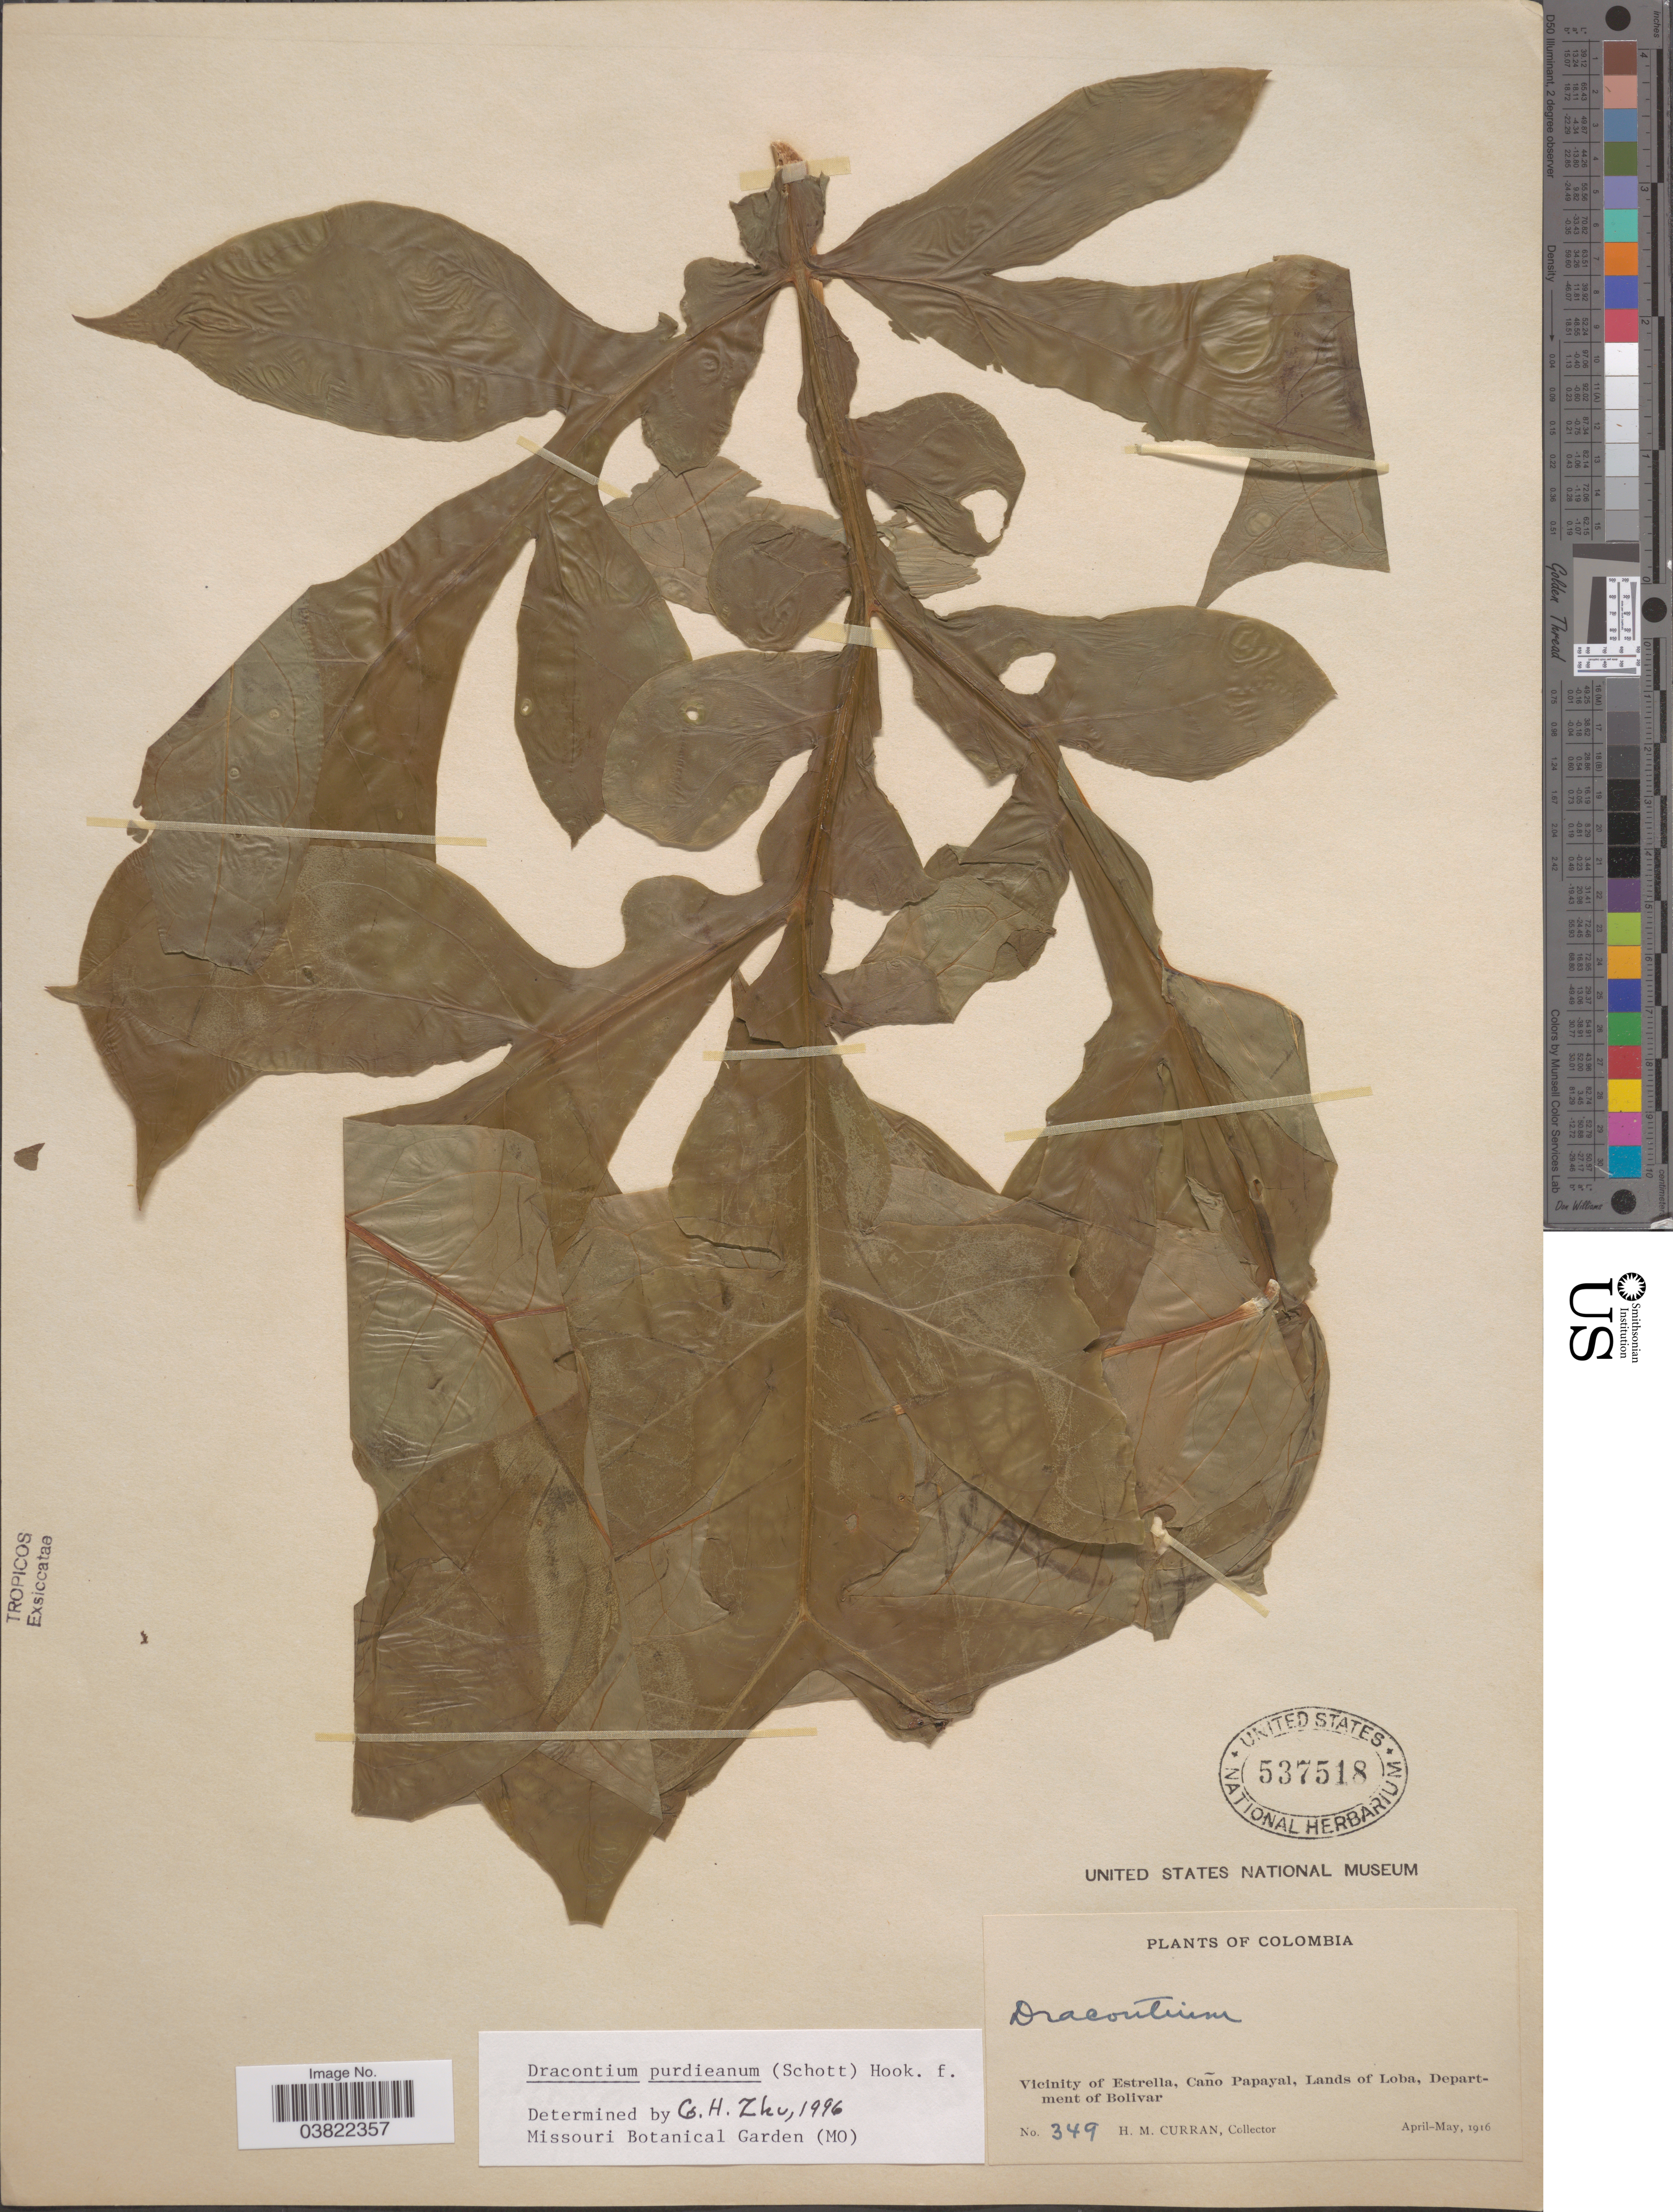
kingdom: Plantae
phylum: Tracheophyta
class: Liliopsida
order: Alismatales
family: Araceae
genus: Dracontium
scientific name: Dracontium purdieanum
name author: (Schott) Engl.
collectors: H. M. Curran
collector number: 349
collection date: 1916-04/1916-05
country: Colombia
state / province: Bolívar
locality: Vicinity of Estrella, Caño Papayal, Lands of Loba, Department of Bolivar.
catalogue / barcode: US 537518